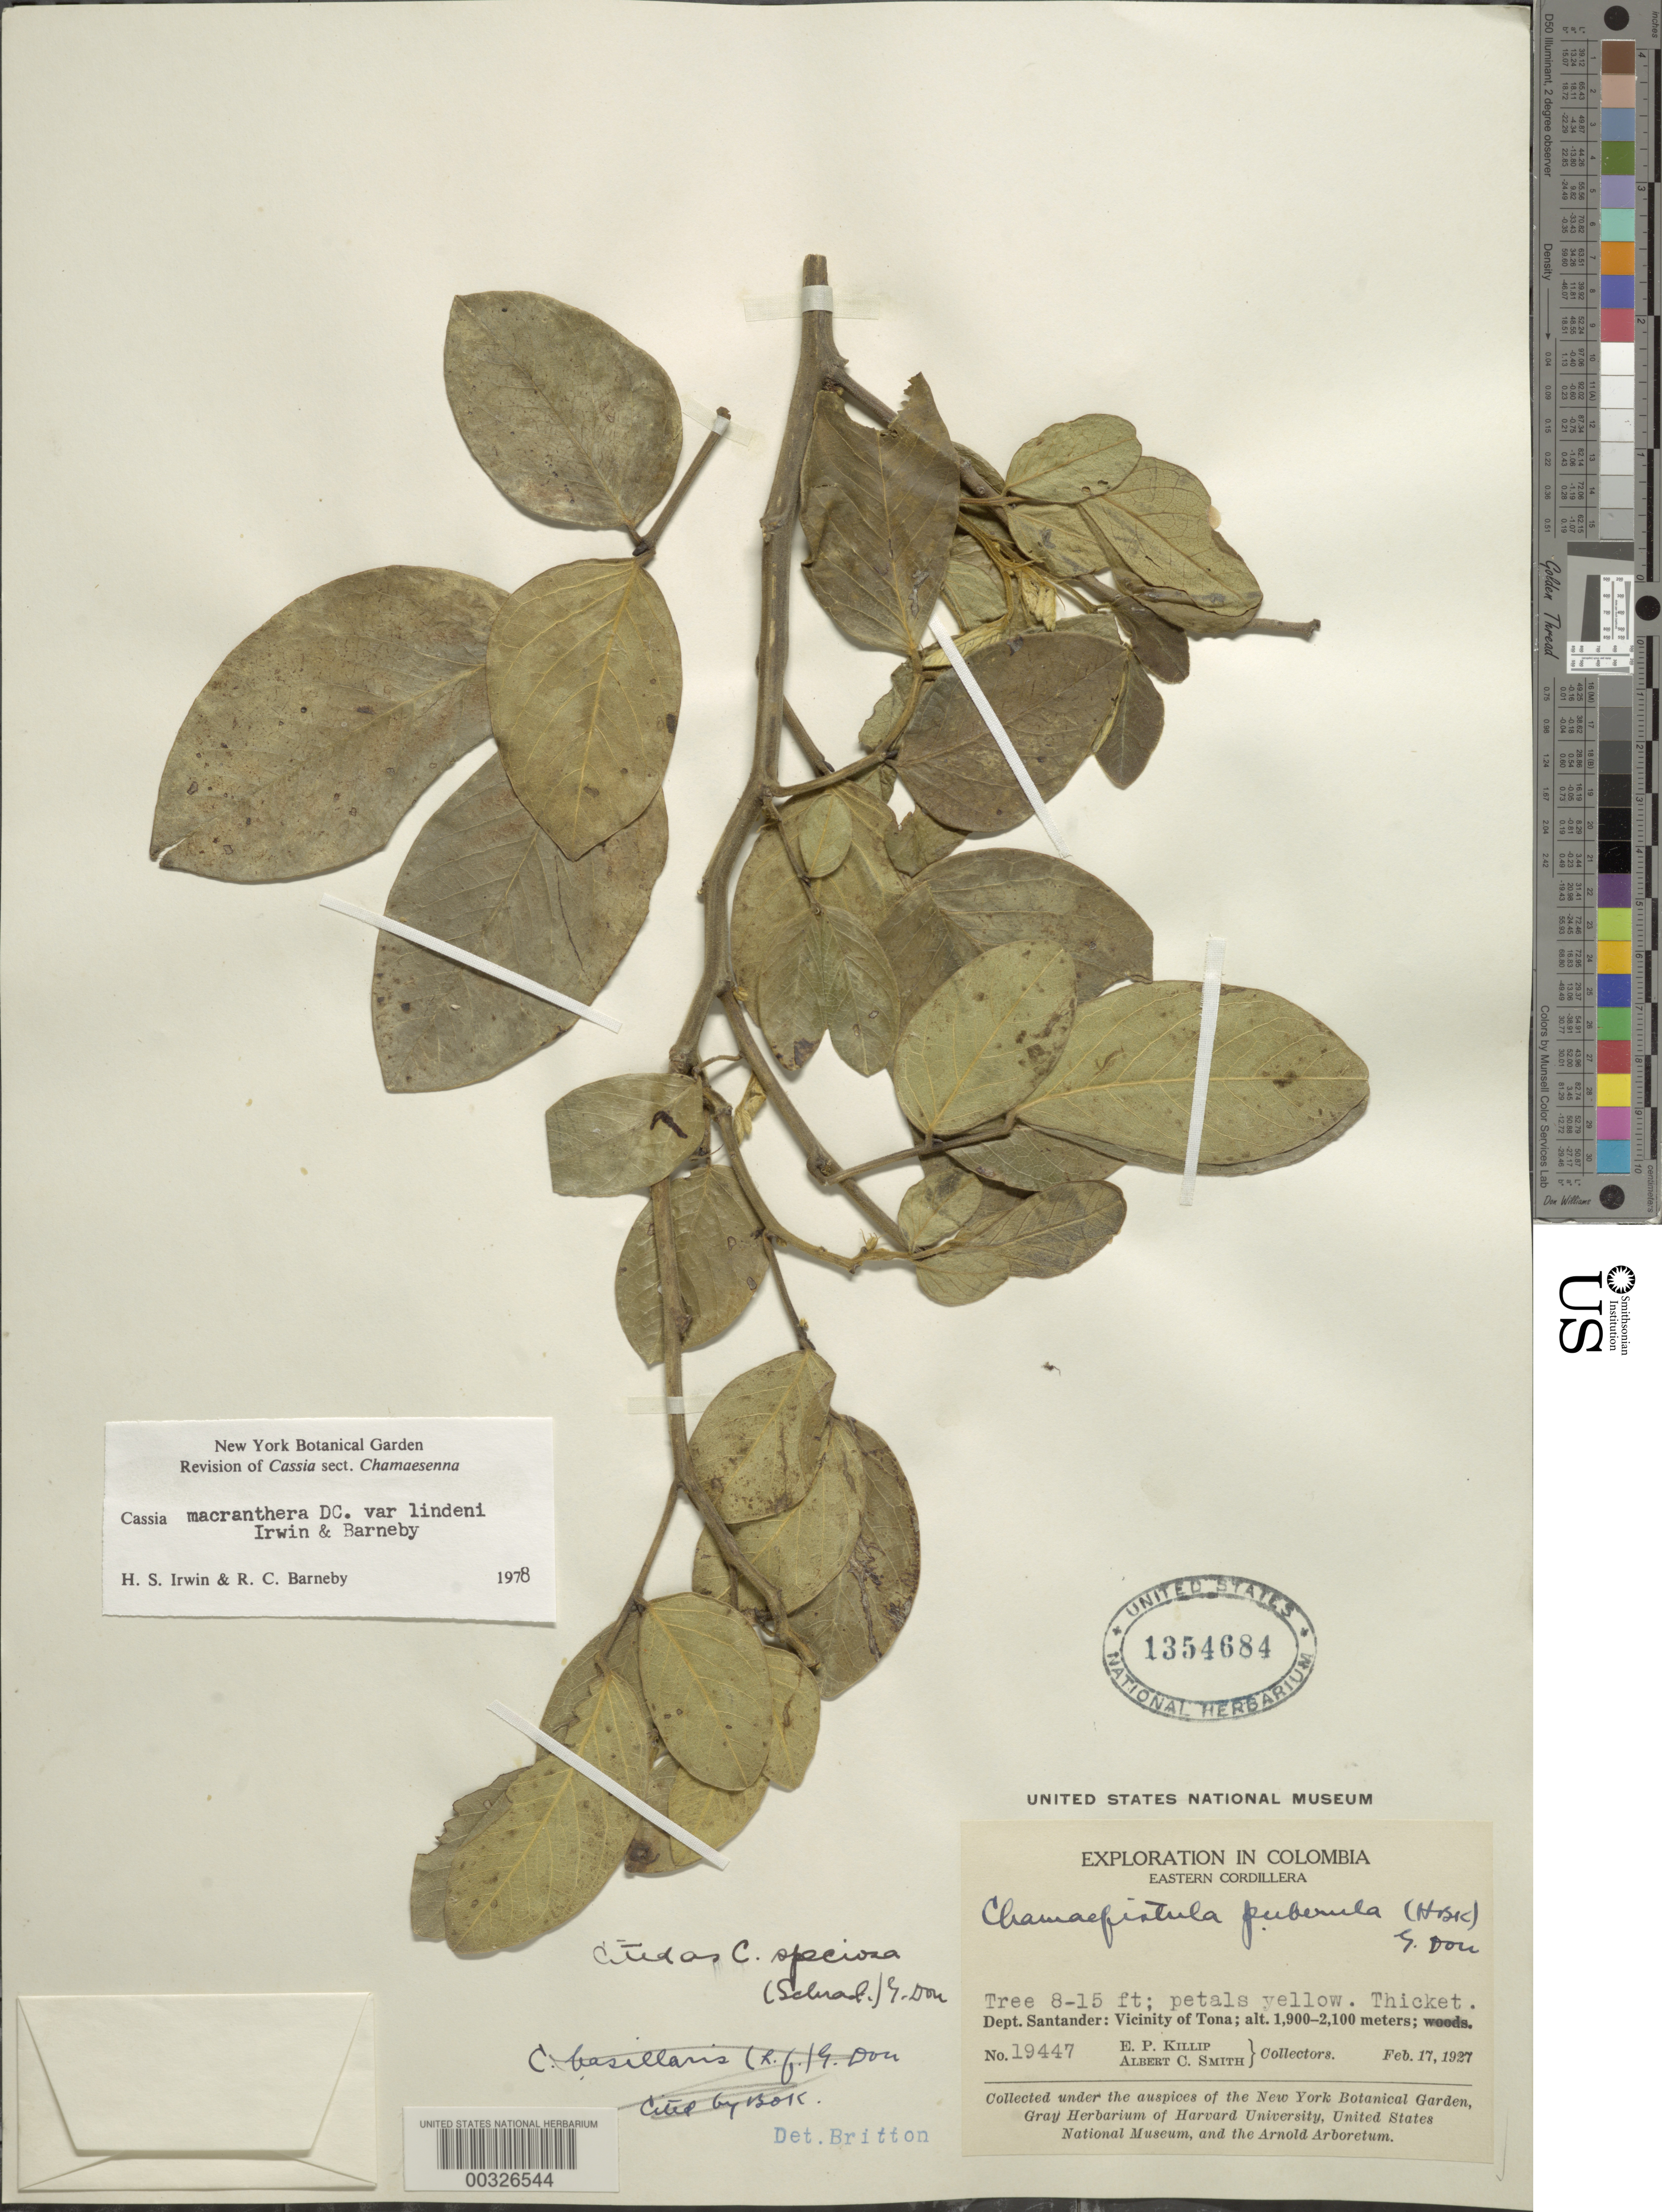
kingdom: Plantae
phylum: Tracheophyta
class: Magnoliopsida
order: Fabales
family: Fabaceae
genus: Senna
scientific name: Senna macranthera var. lindeni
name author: H.S. Irwin & Barneby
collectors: E. P. Killip & A. C. Smith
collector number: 19447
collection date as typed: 17 Feb 1927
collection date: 1927-02-17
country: Colombia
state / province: Santander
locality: Vicinity of Tona.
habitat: Thicket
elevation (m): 1900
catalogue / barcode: US 1354684